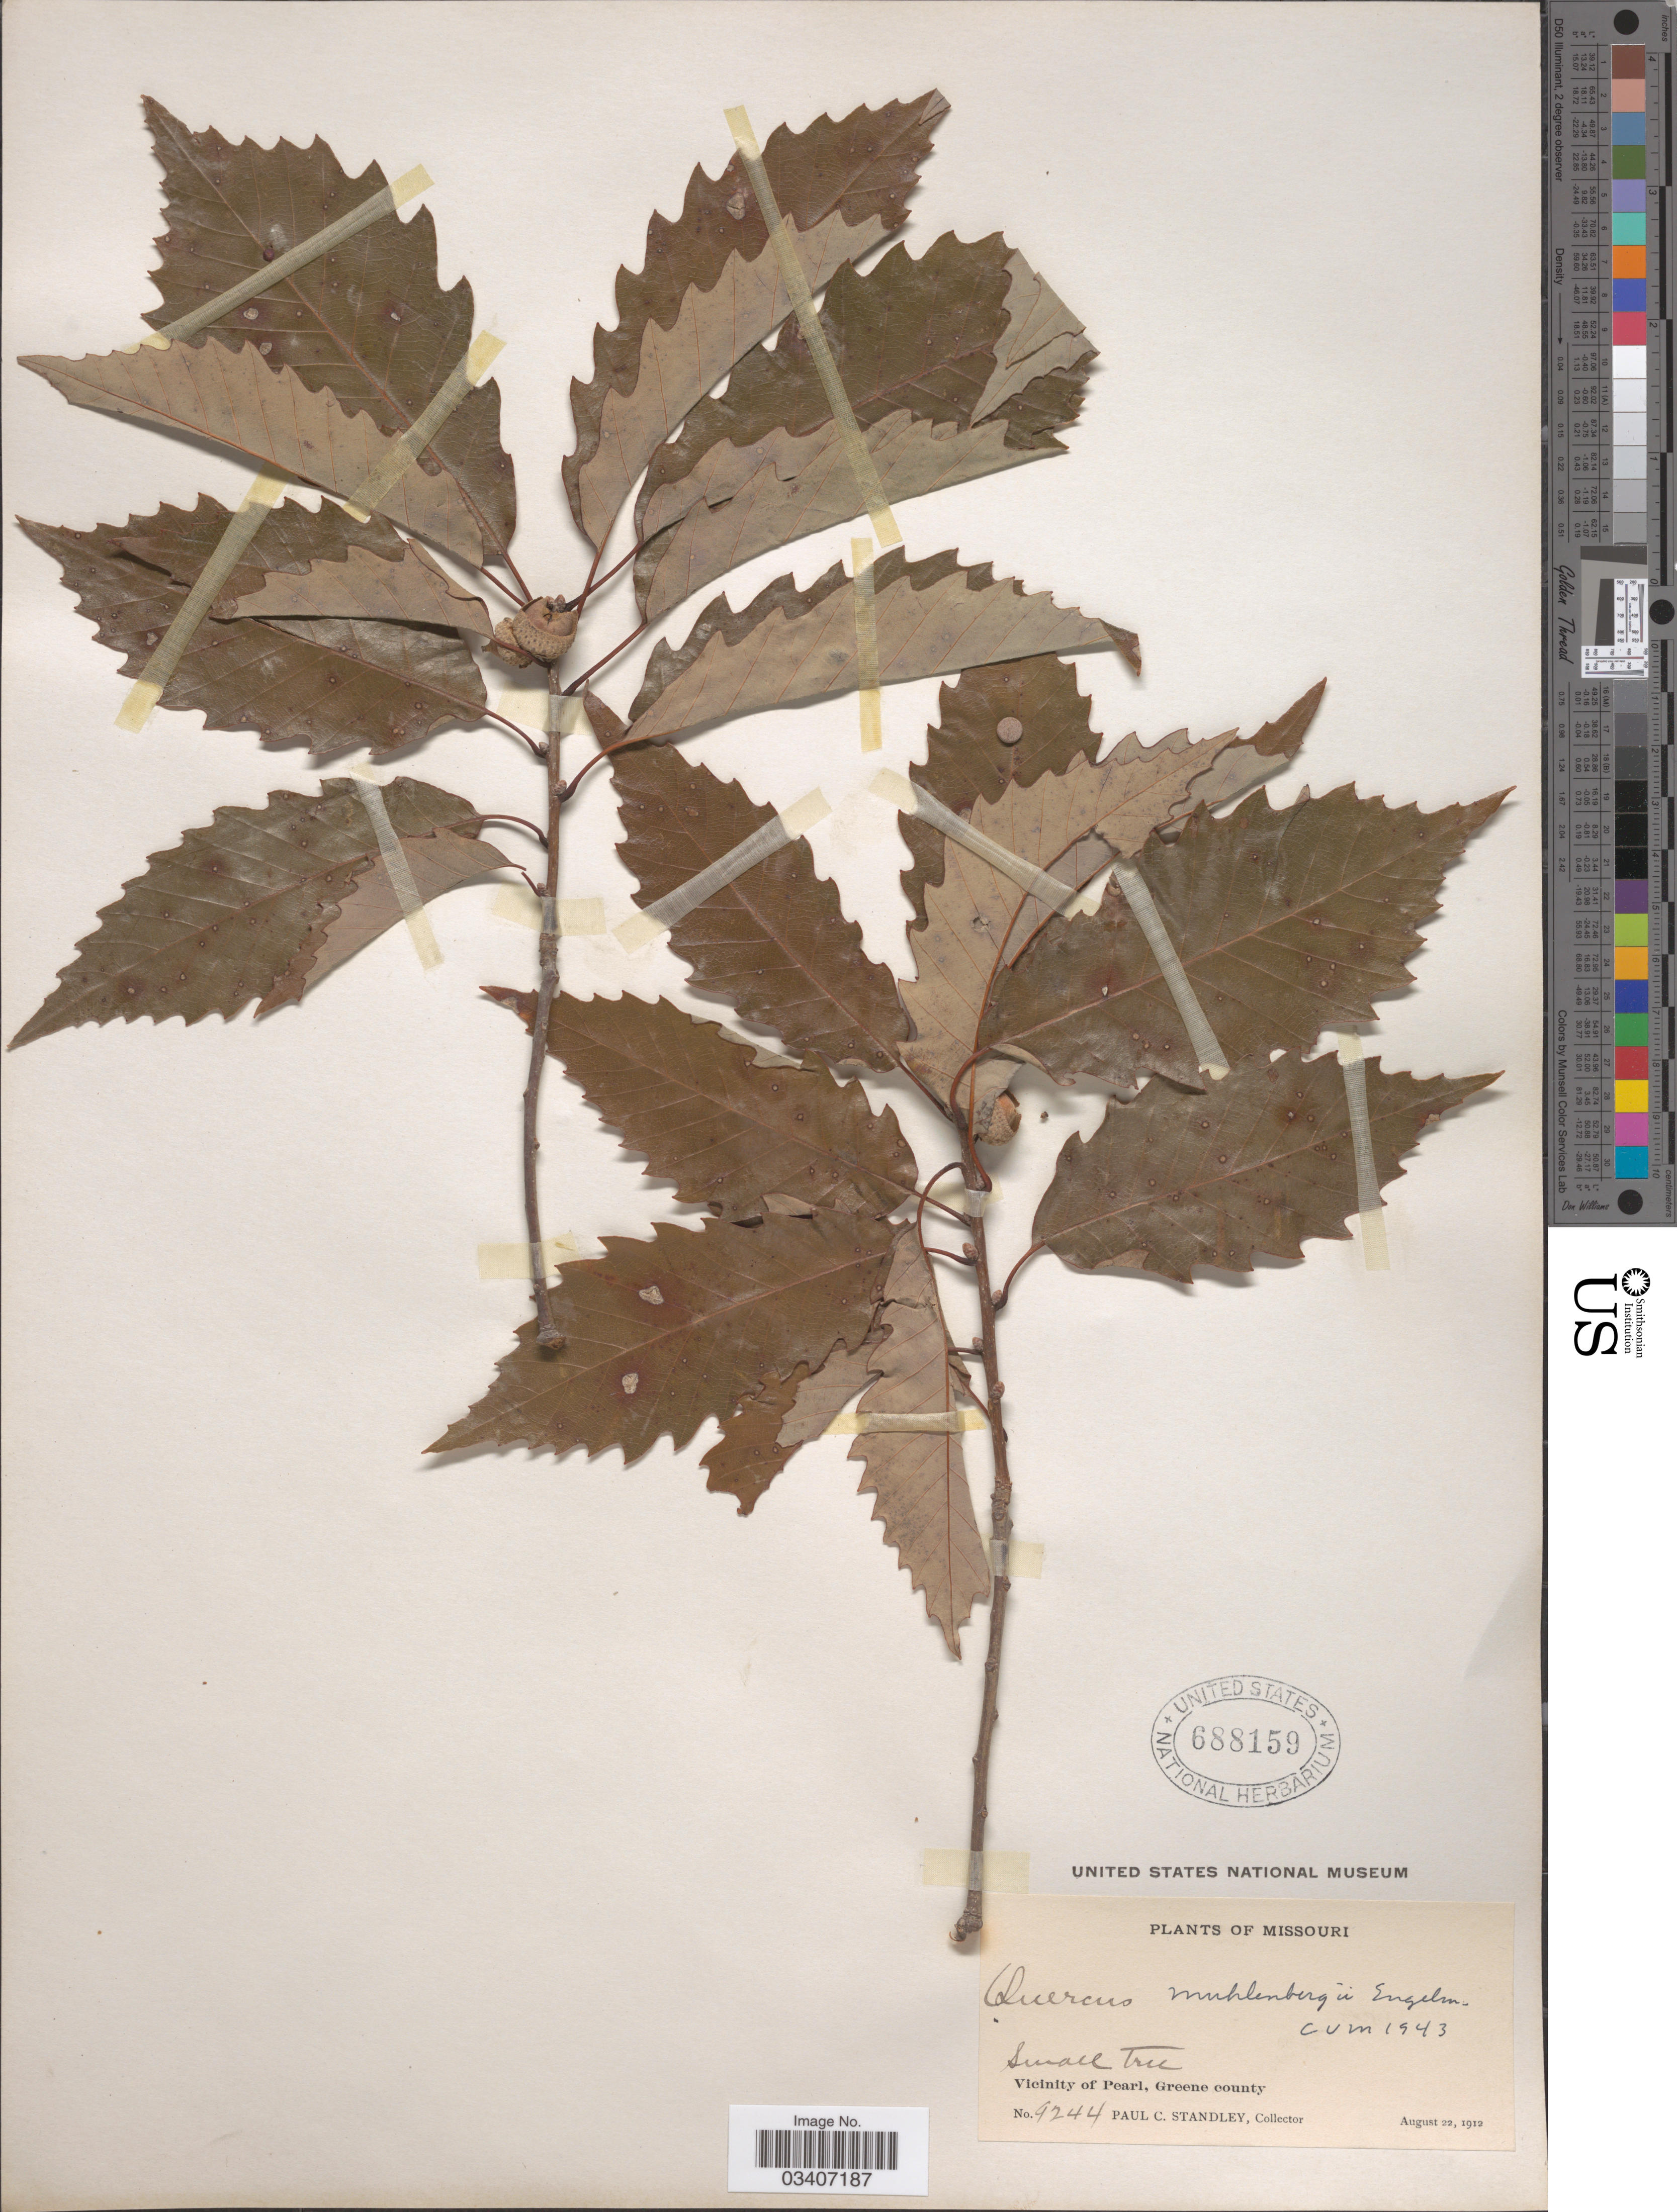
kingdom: Plantae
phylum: Tracheophyta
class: Magnoliopsida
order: Fagales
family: Fagaceae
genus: Quercus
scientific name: Quercus muehlenbergii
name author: Engelm.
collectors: P. C. Standley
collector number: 9244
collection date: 1912-08-22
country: United States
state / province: Missouri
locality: Vicinity of Pearl, Greene County.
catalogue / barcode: US 688159